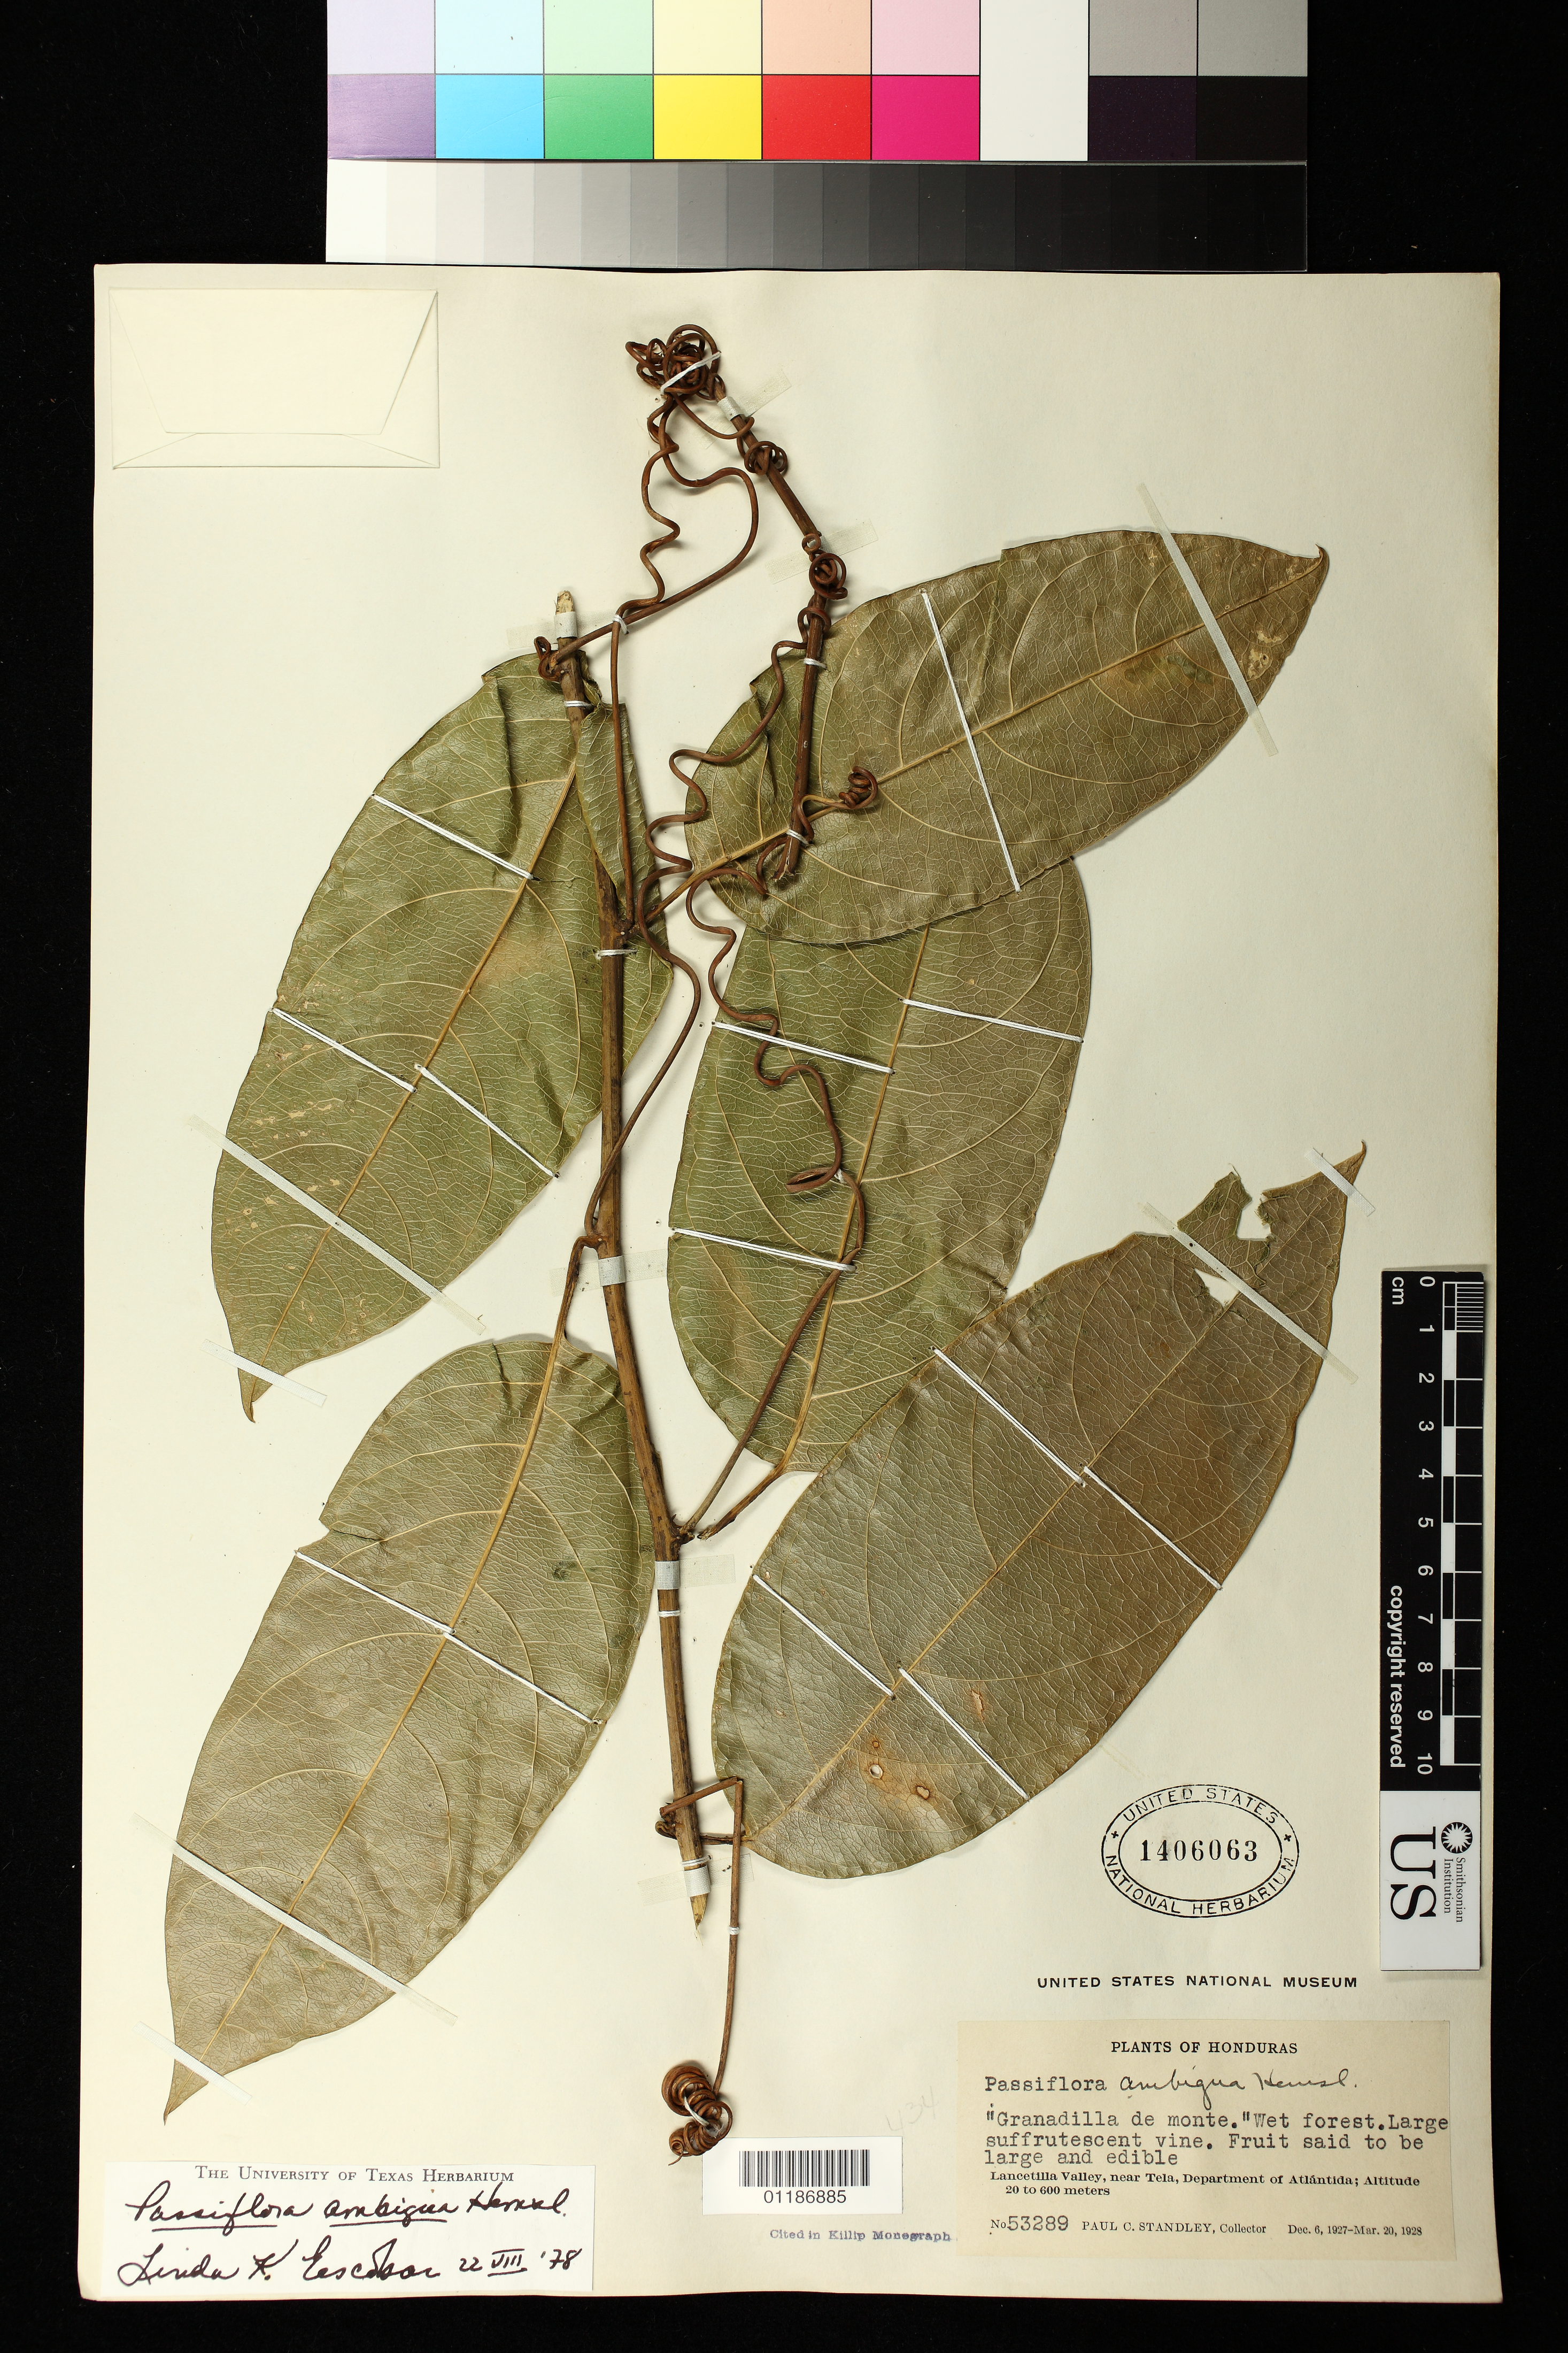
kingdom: Plantae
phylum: Tracheophyta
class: Magnoliopsida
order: Malpighiales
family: Passifloraceae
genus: Passiflora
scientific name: Passiflora ambigua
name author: Hemsl.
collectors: P. C. Standley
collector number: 53289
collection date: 1927-12-06/1928-03-20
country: Honduras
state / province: Atlántida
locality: Wet forest, Laancetilla Valley near Tela.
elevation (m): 20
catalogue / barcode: US 1406063